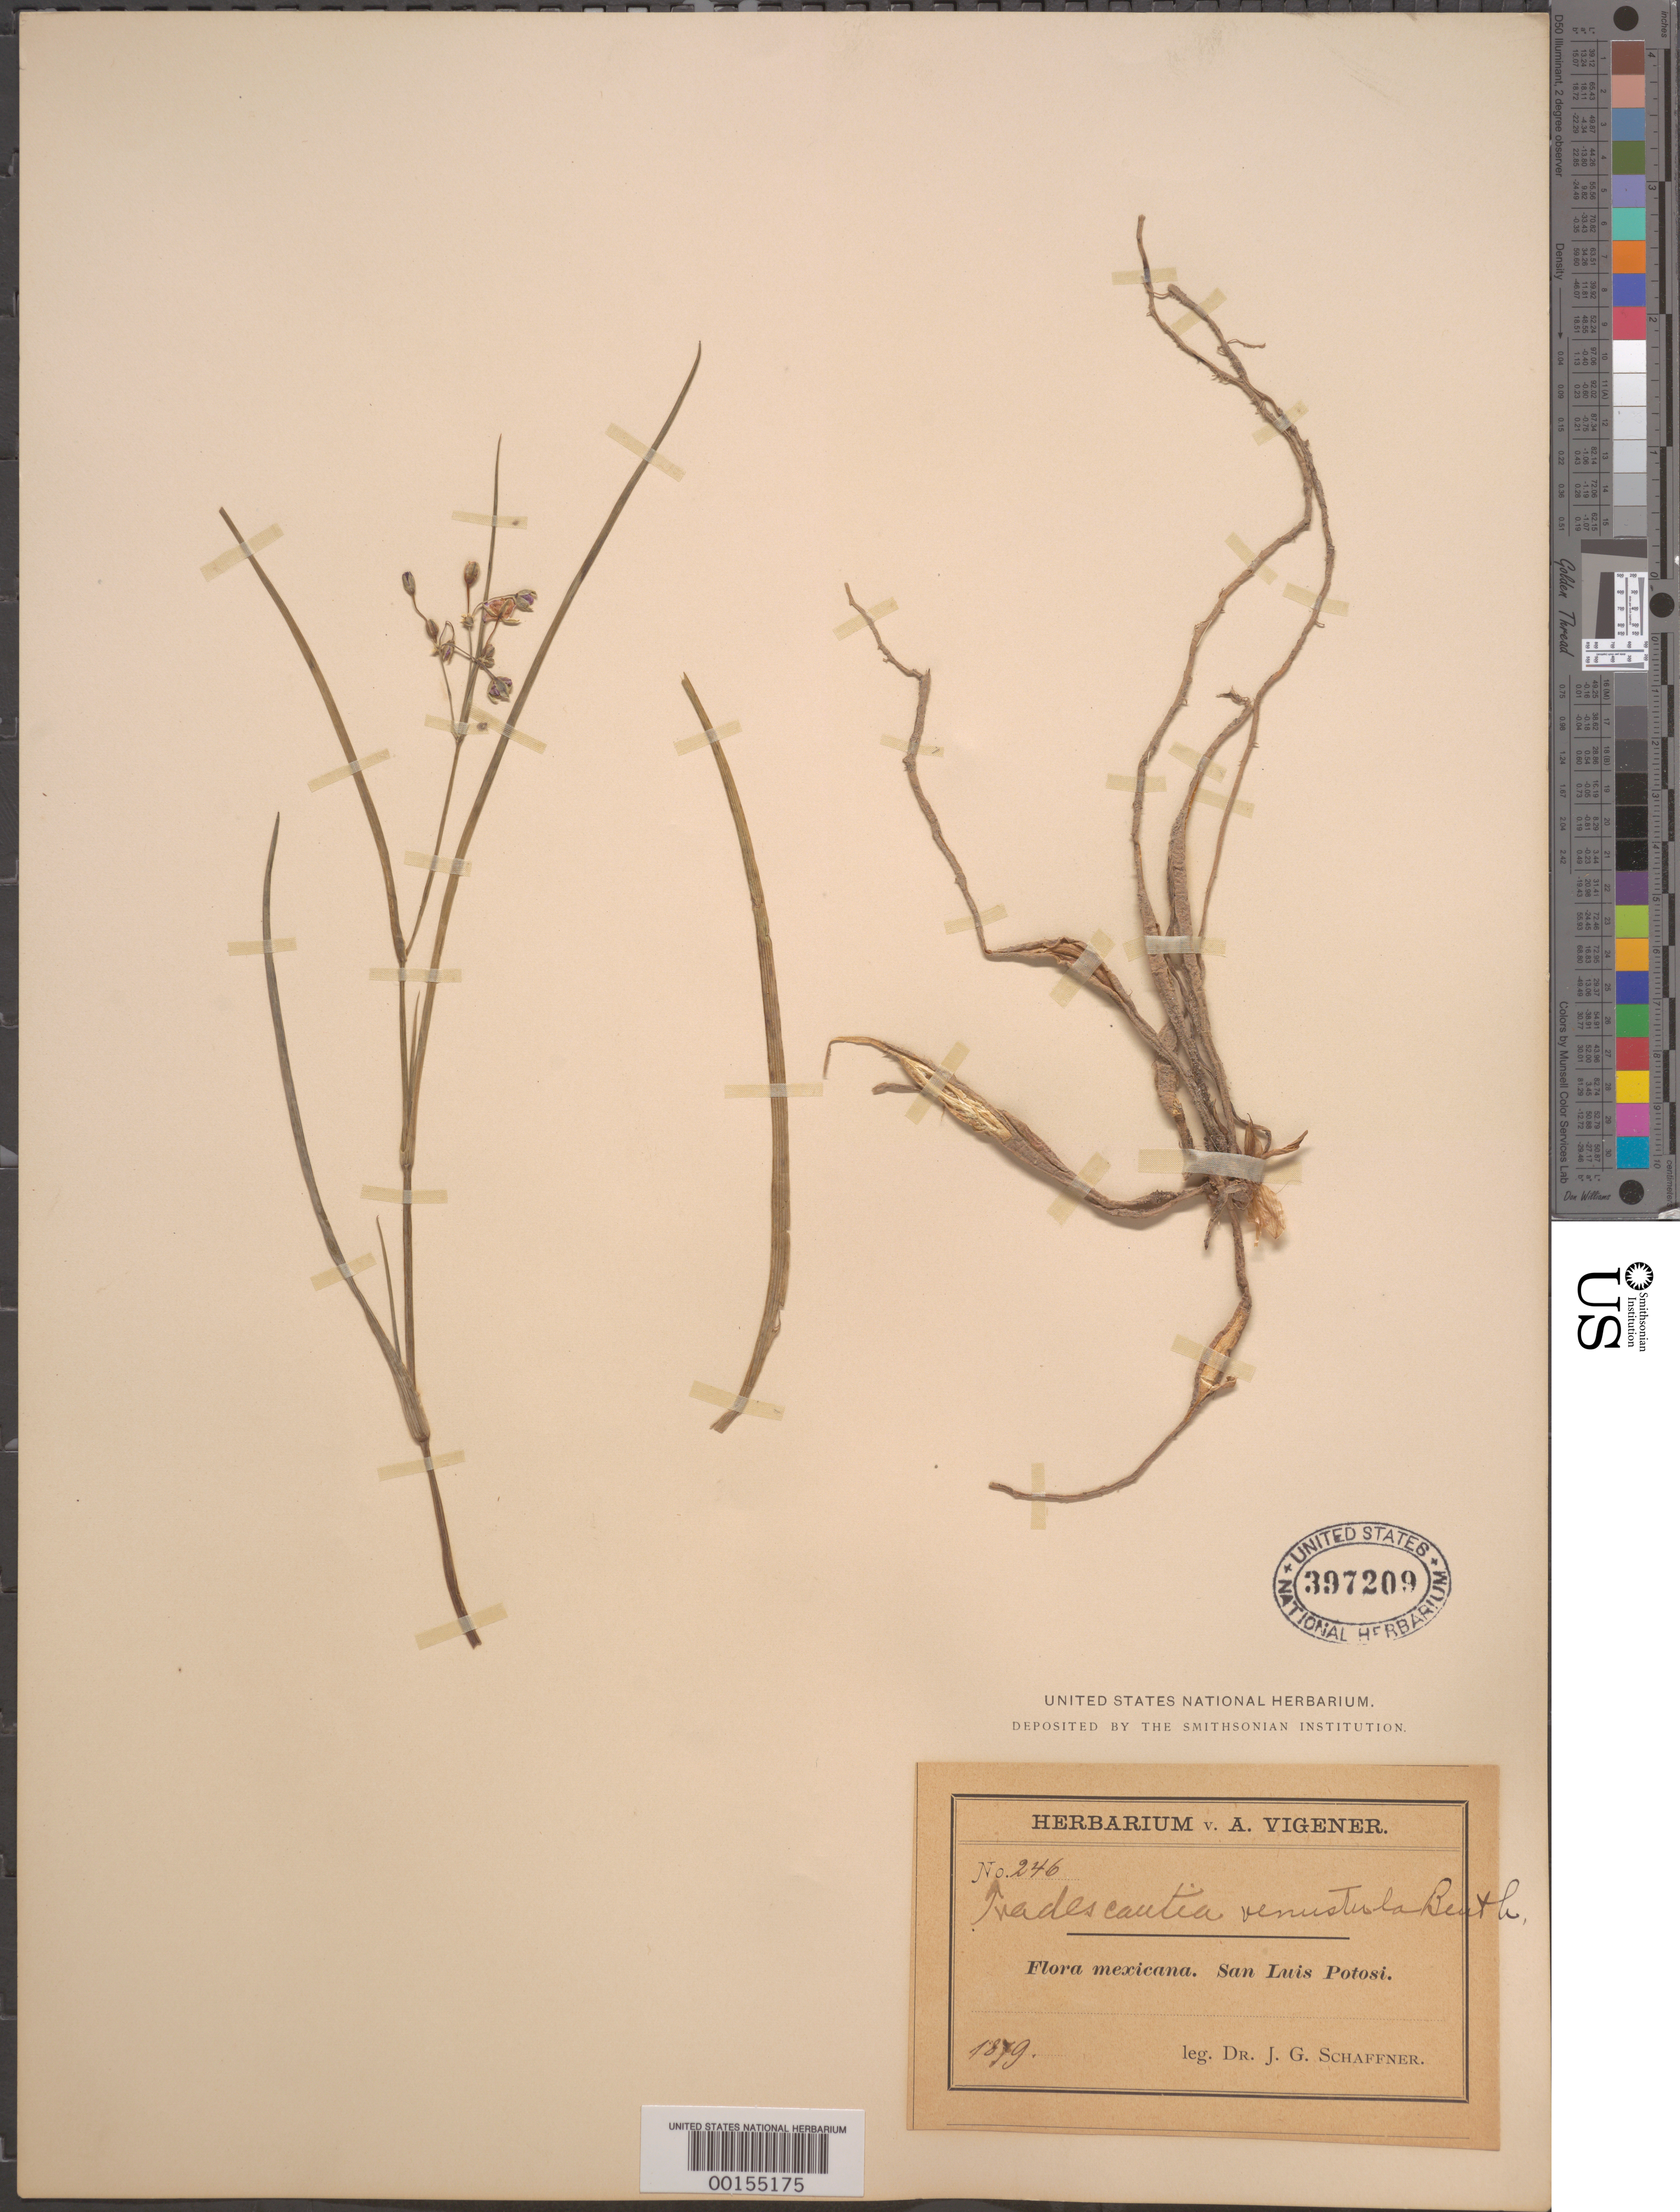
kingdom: Plantae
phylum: Tracheophyta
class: Liliopsida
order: Commelinales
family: Commelinaceae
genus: Gibasis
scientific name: Gibasis linearis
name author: (Benth.) Rohweder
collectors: J. G. Schaffner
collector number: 246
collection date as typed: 1879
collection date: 1879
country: Mexico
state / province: San Luis Potosí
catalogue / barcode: US 397209